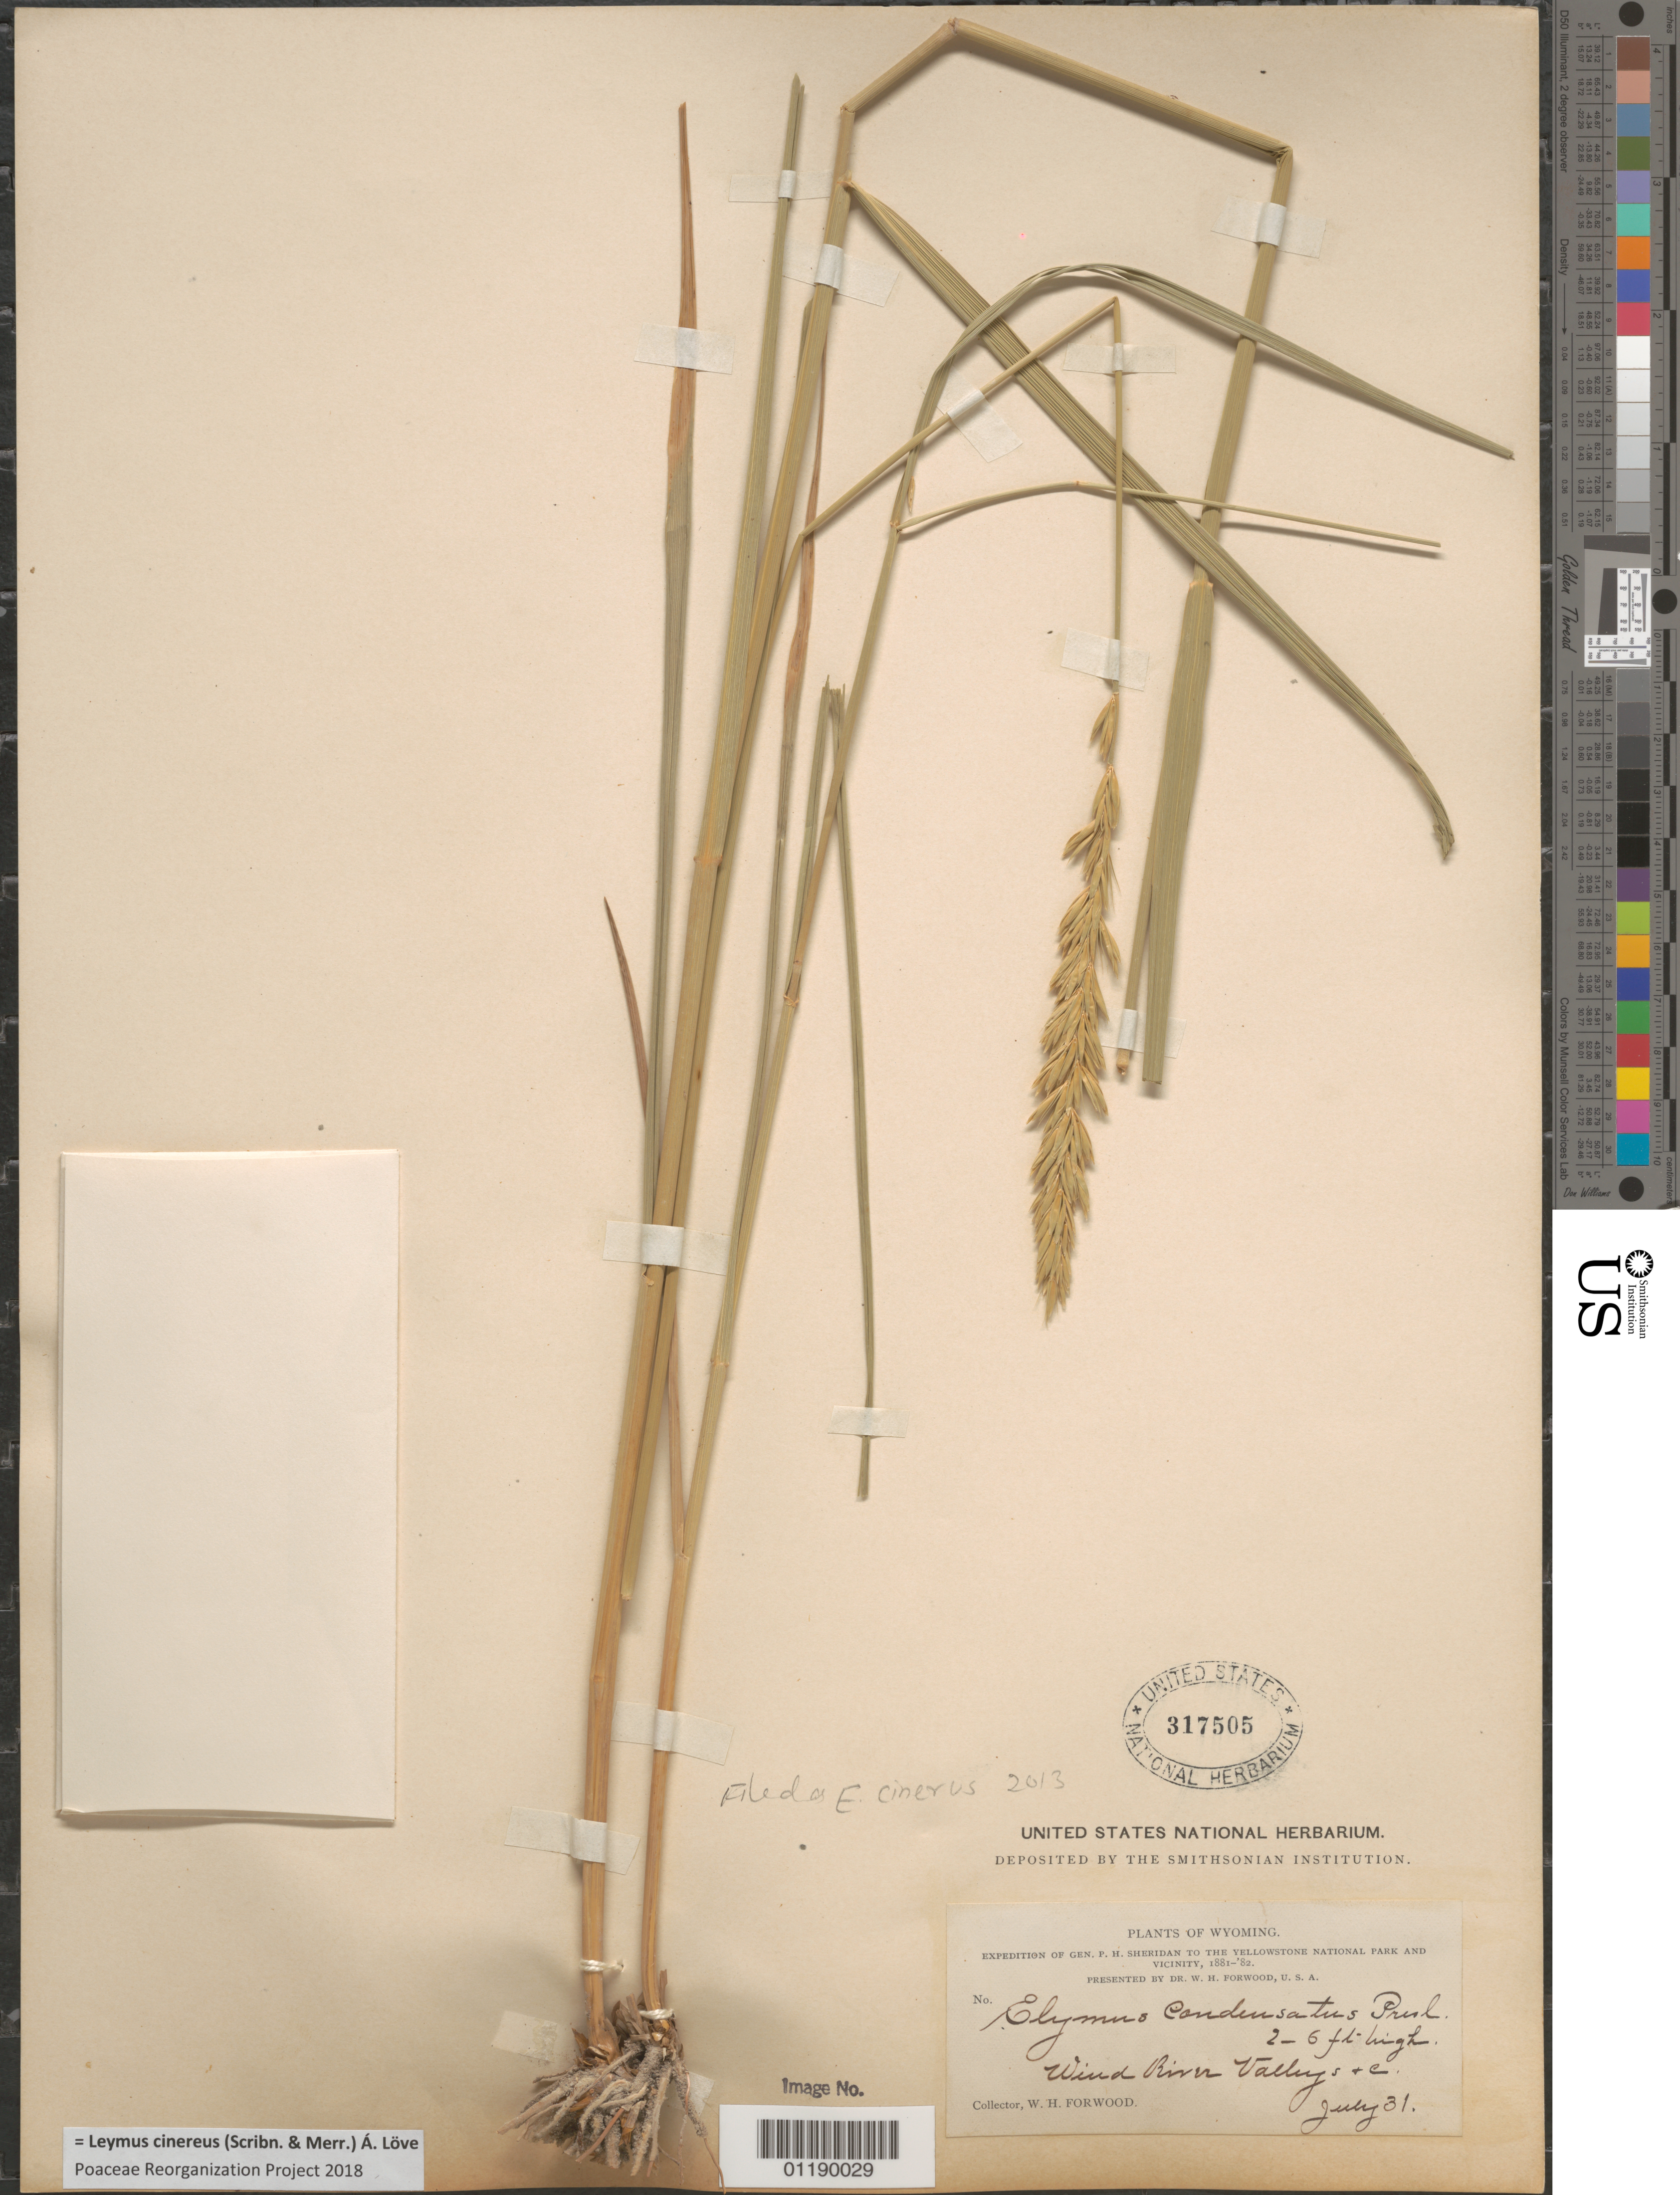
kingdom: Plantae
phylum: Tracheophyta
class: Liliopsida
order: Poales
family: Poaceae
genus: Leymus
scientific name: Leymus cinereus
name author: (Scribn. & Merr.) Á. Löve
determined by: Poaceae Reorganization Project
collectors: W. Forwood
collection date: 1881-07-31 or 1882-07-31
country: United States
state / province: Wyoming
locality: Wind River Mts.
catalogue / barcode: US 317505